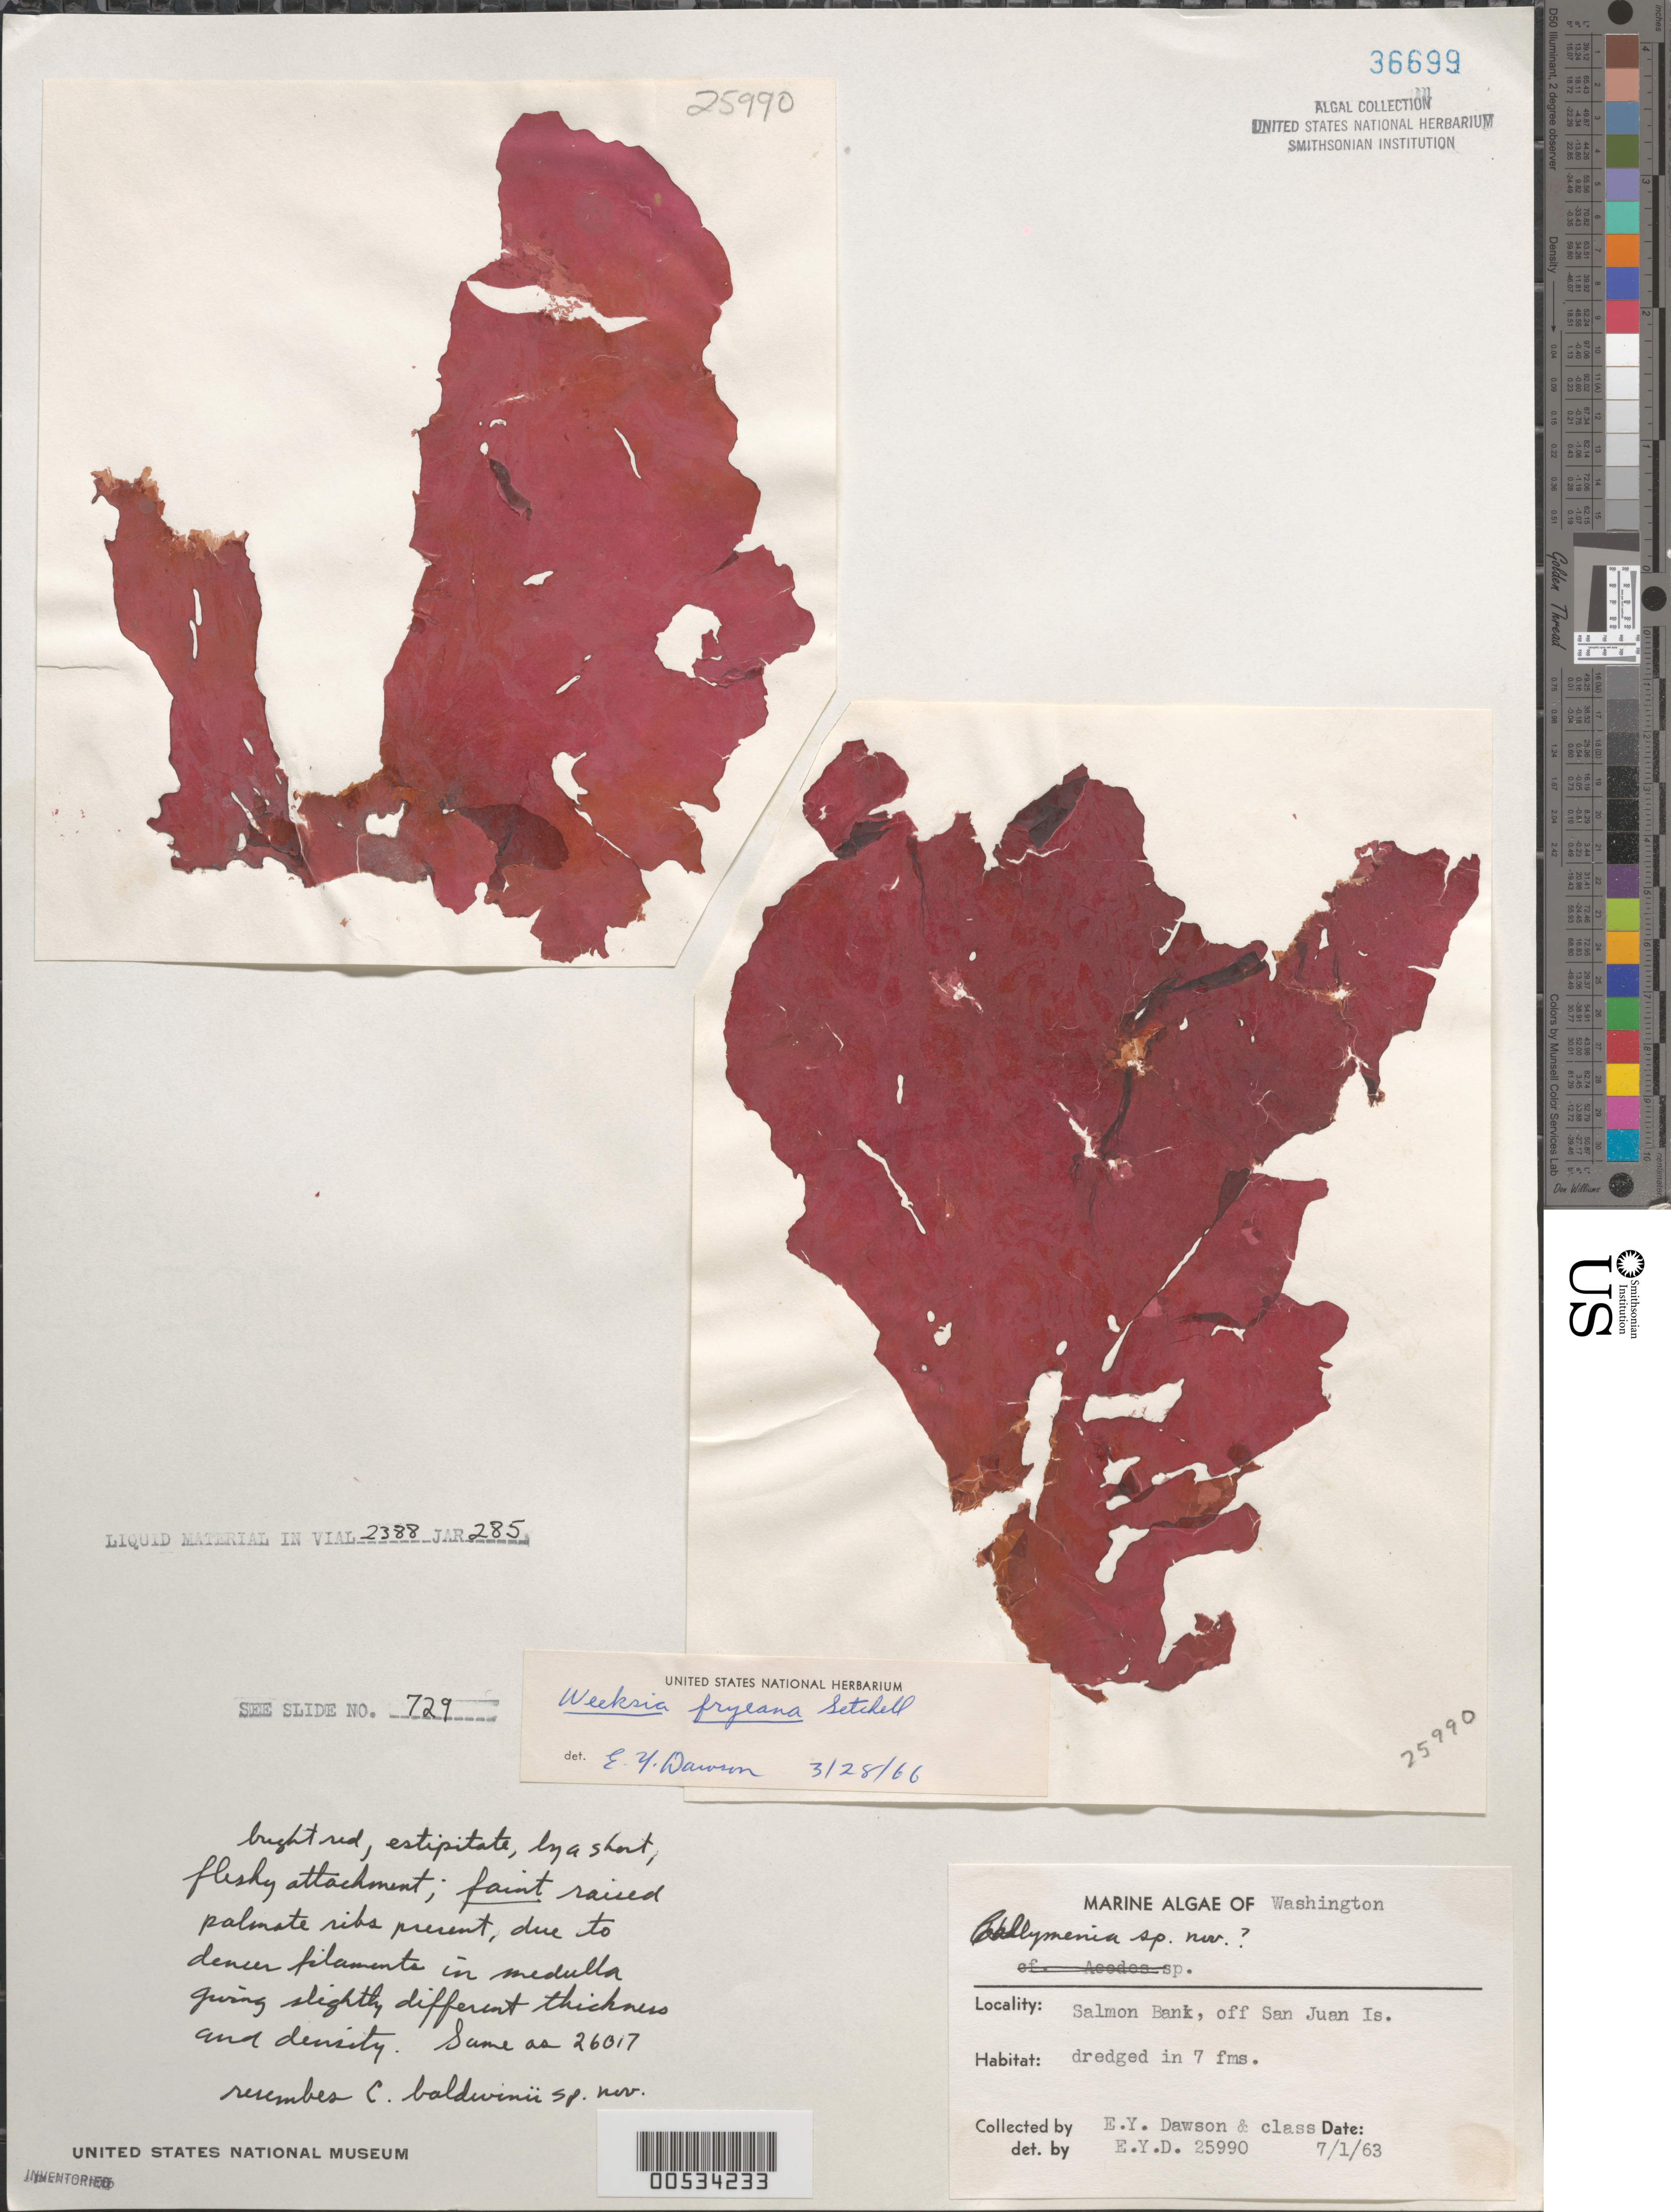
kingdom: Plantae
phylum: Rhodophyta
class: Florideophyceae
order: Gigartinales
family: Dumontiaceae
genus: Weeksia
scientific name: Weeksia coccinea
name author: (Harv.) S.C. Lindstrom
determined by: Algae name updating Project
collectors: E. Y. Dawson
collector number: EYD 25990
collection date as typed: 01 Jul 1963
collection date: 1963-07-01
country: United States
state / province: Washington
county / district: San Juan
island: San Juan Island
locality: Salmon Bank, off San Juan Island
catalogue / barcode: US 36699